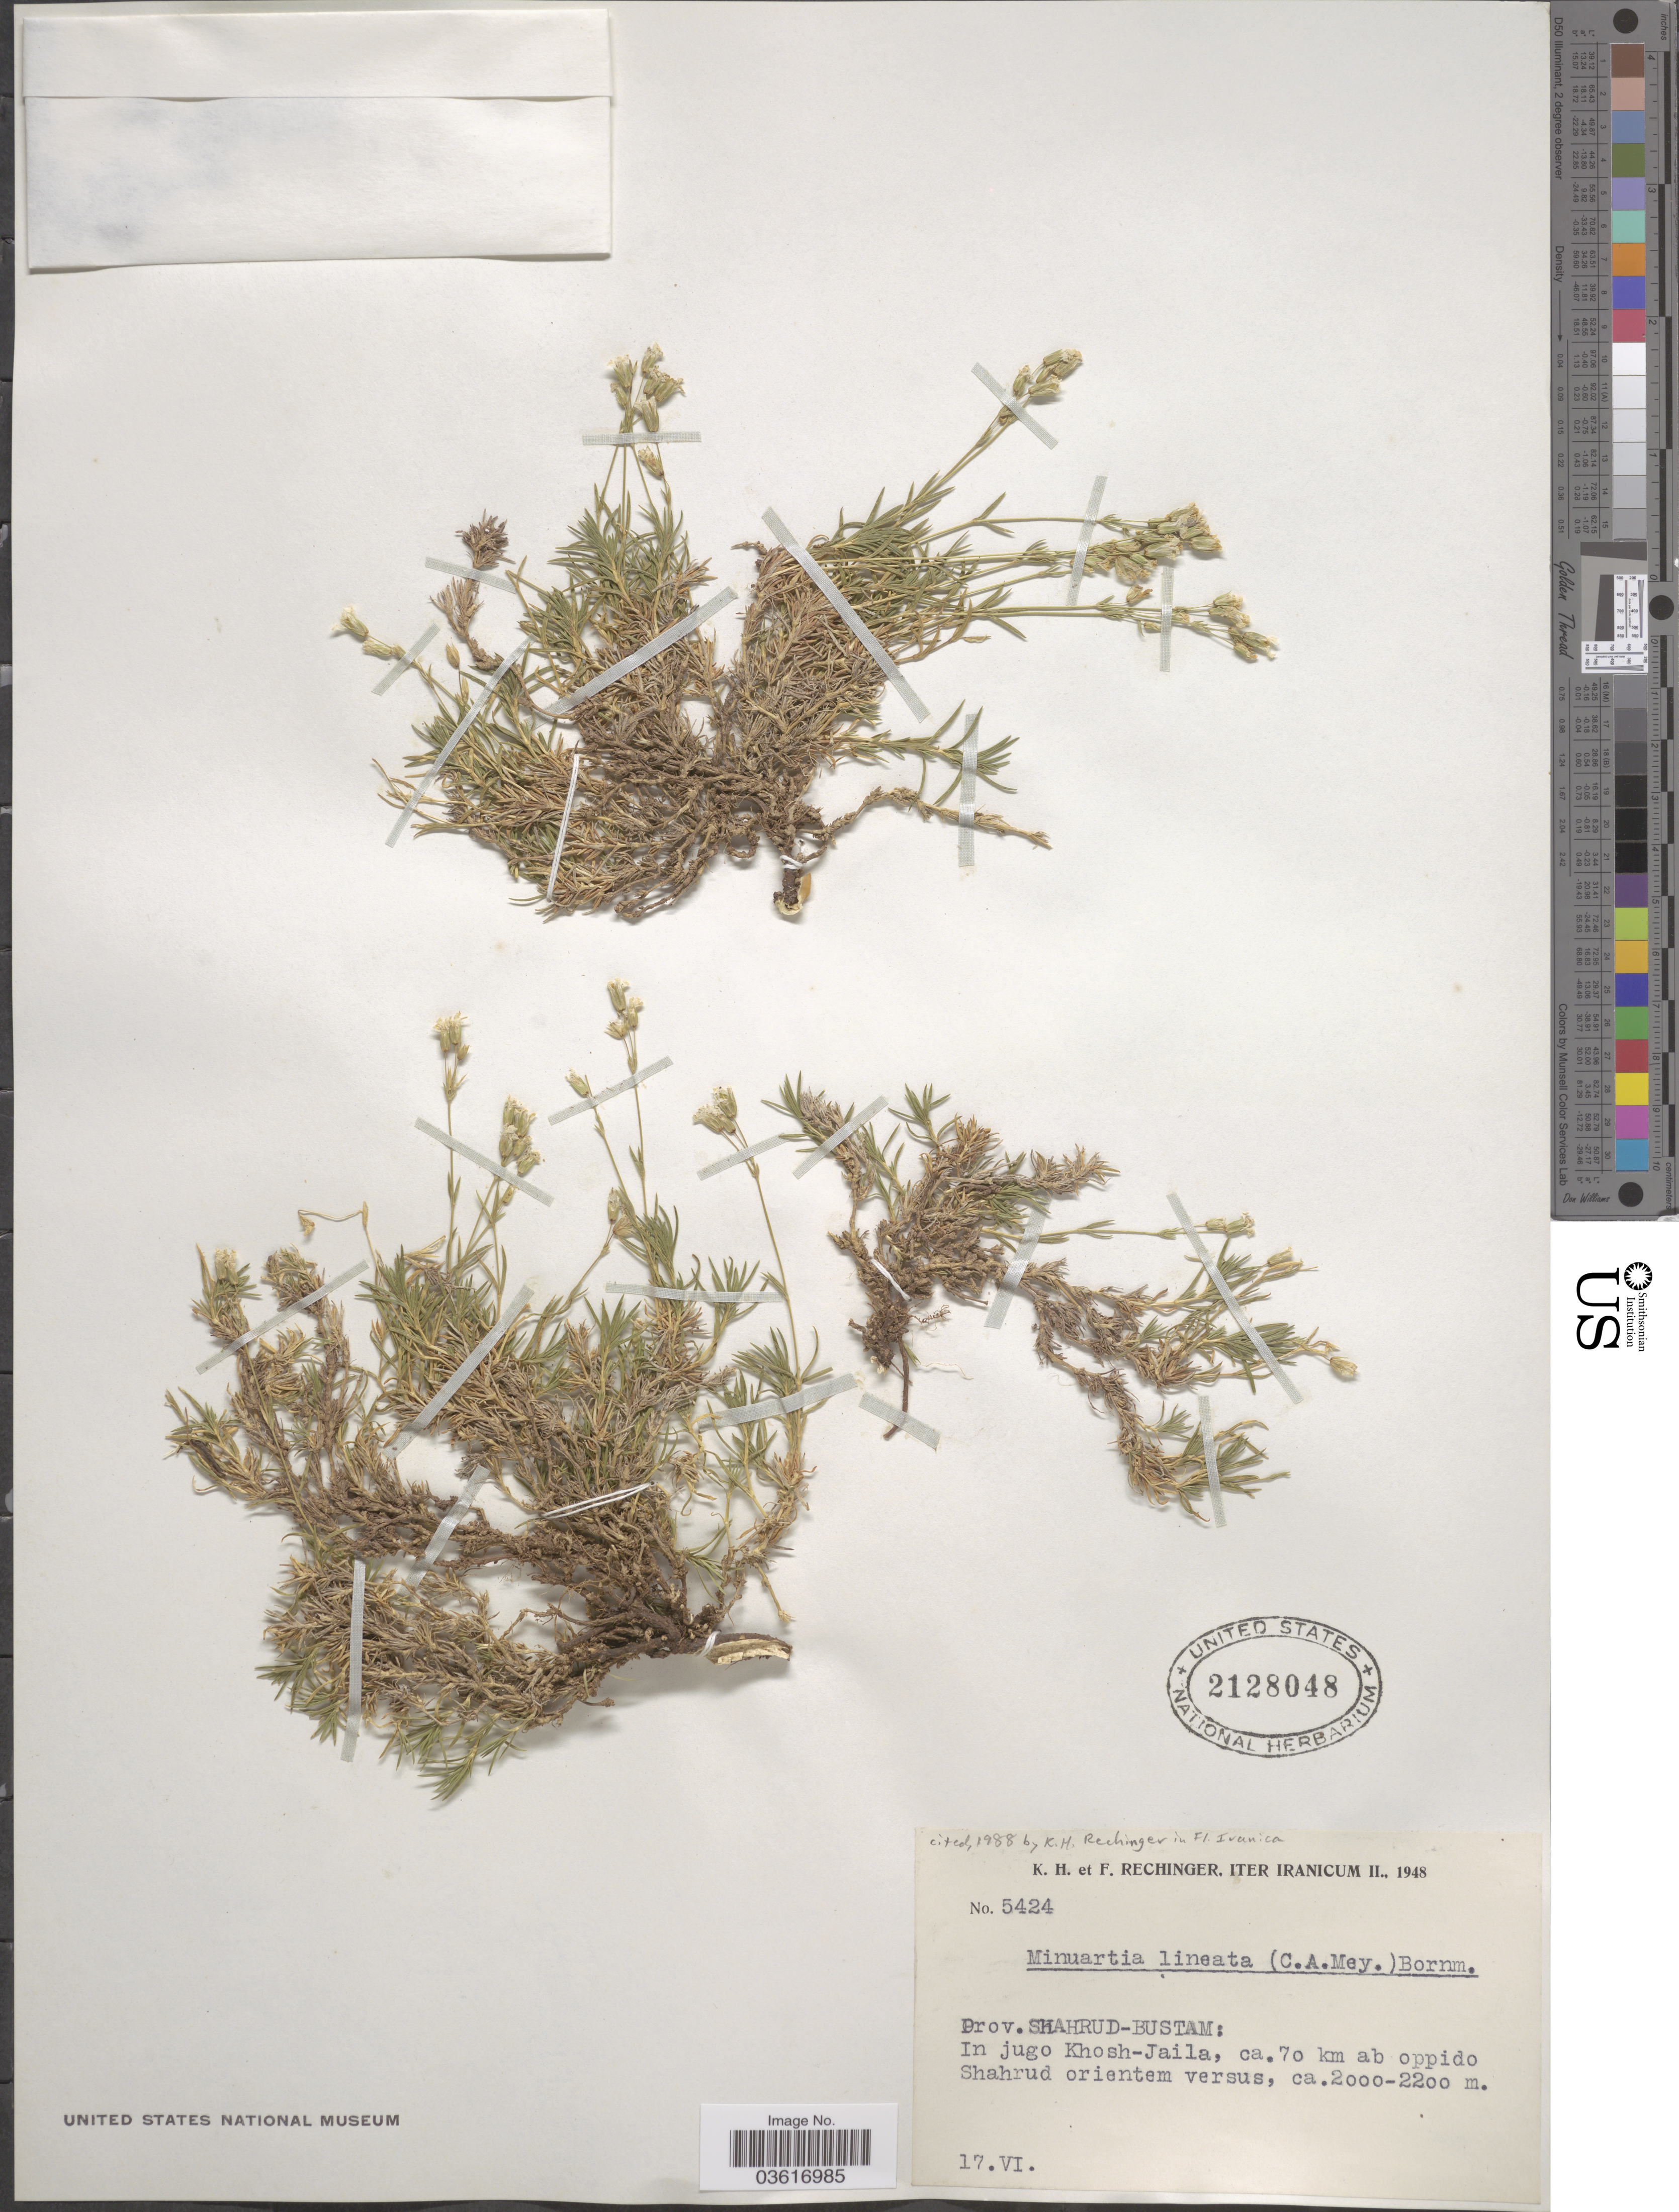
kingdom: Plantae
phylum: Tracheophyta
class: Magnoliopsida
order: Caryophyllales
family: Caryophyllaceae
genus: Minuartia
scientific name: Minuartia lineata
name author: Bornm.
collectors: K. H. Rechinger & F. Rechinger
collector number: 5424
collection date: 1948-06-17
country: Iran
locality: Prov. Shahrud-Bustam: In jugo-Jaila, ca. 70 km ab oppido Shahrud orientem versus.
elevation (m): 2000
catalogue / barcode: US 2128048